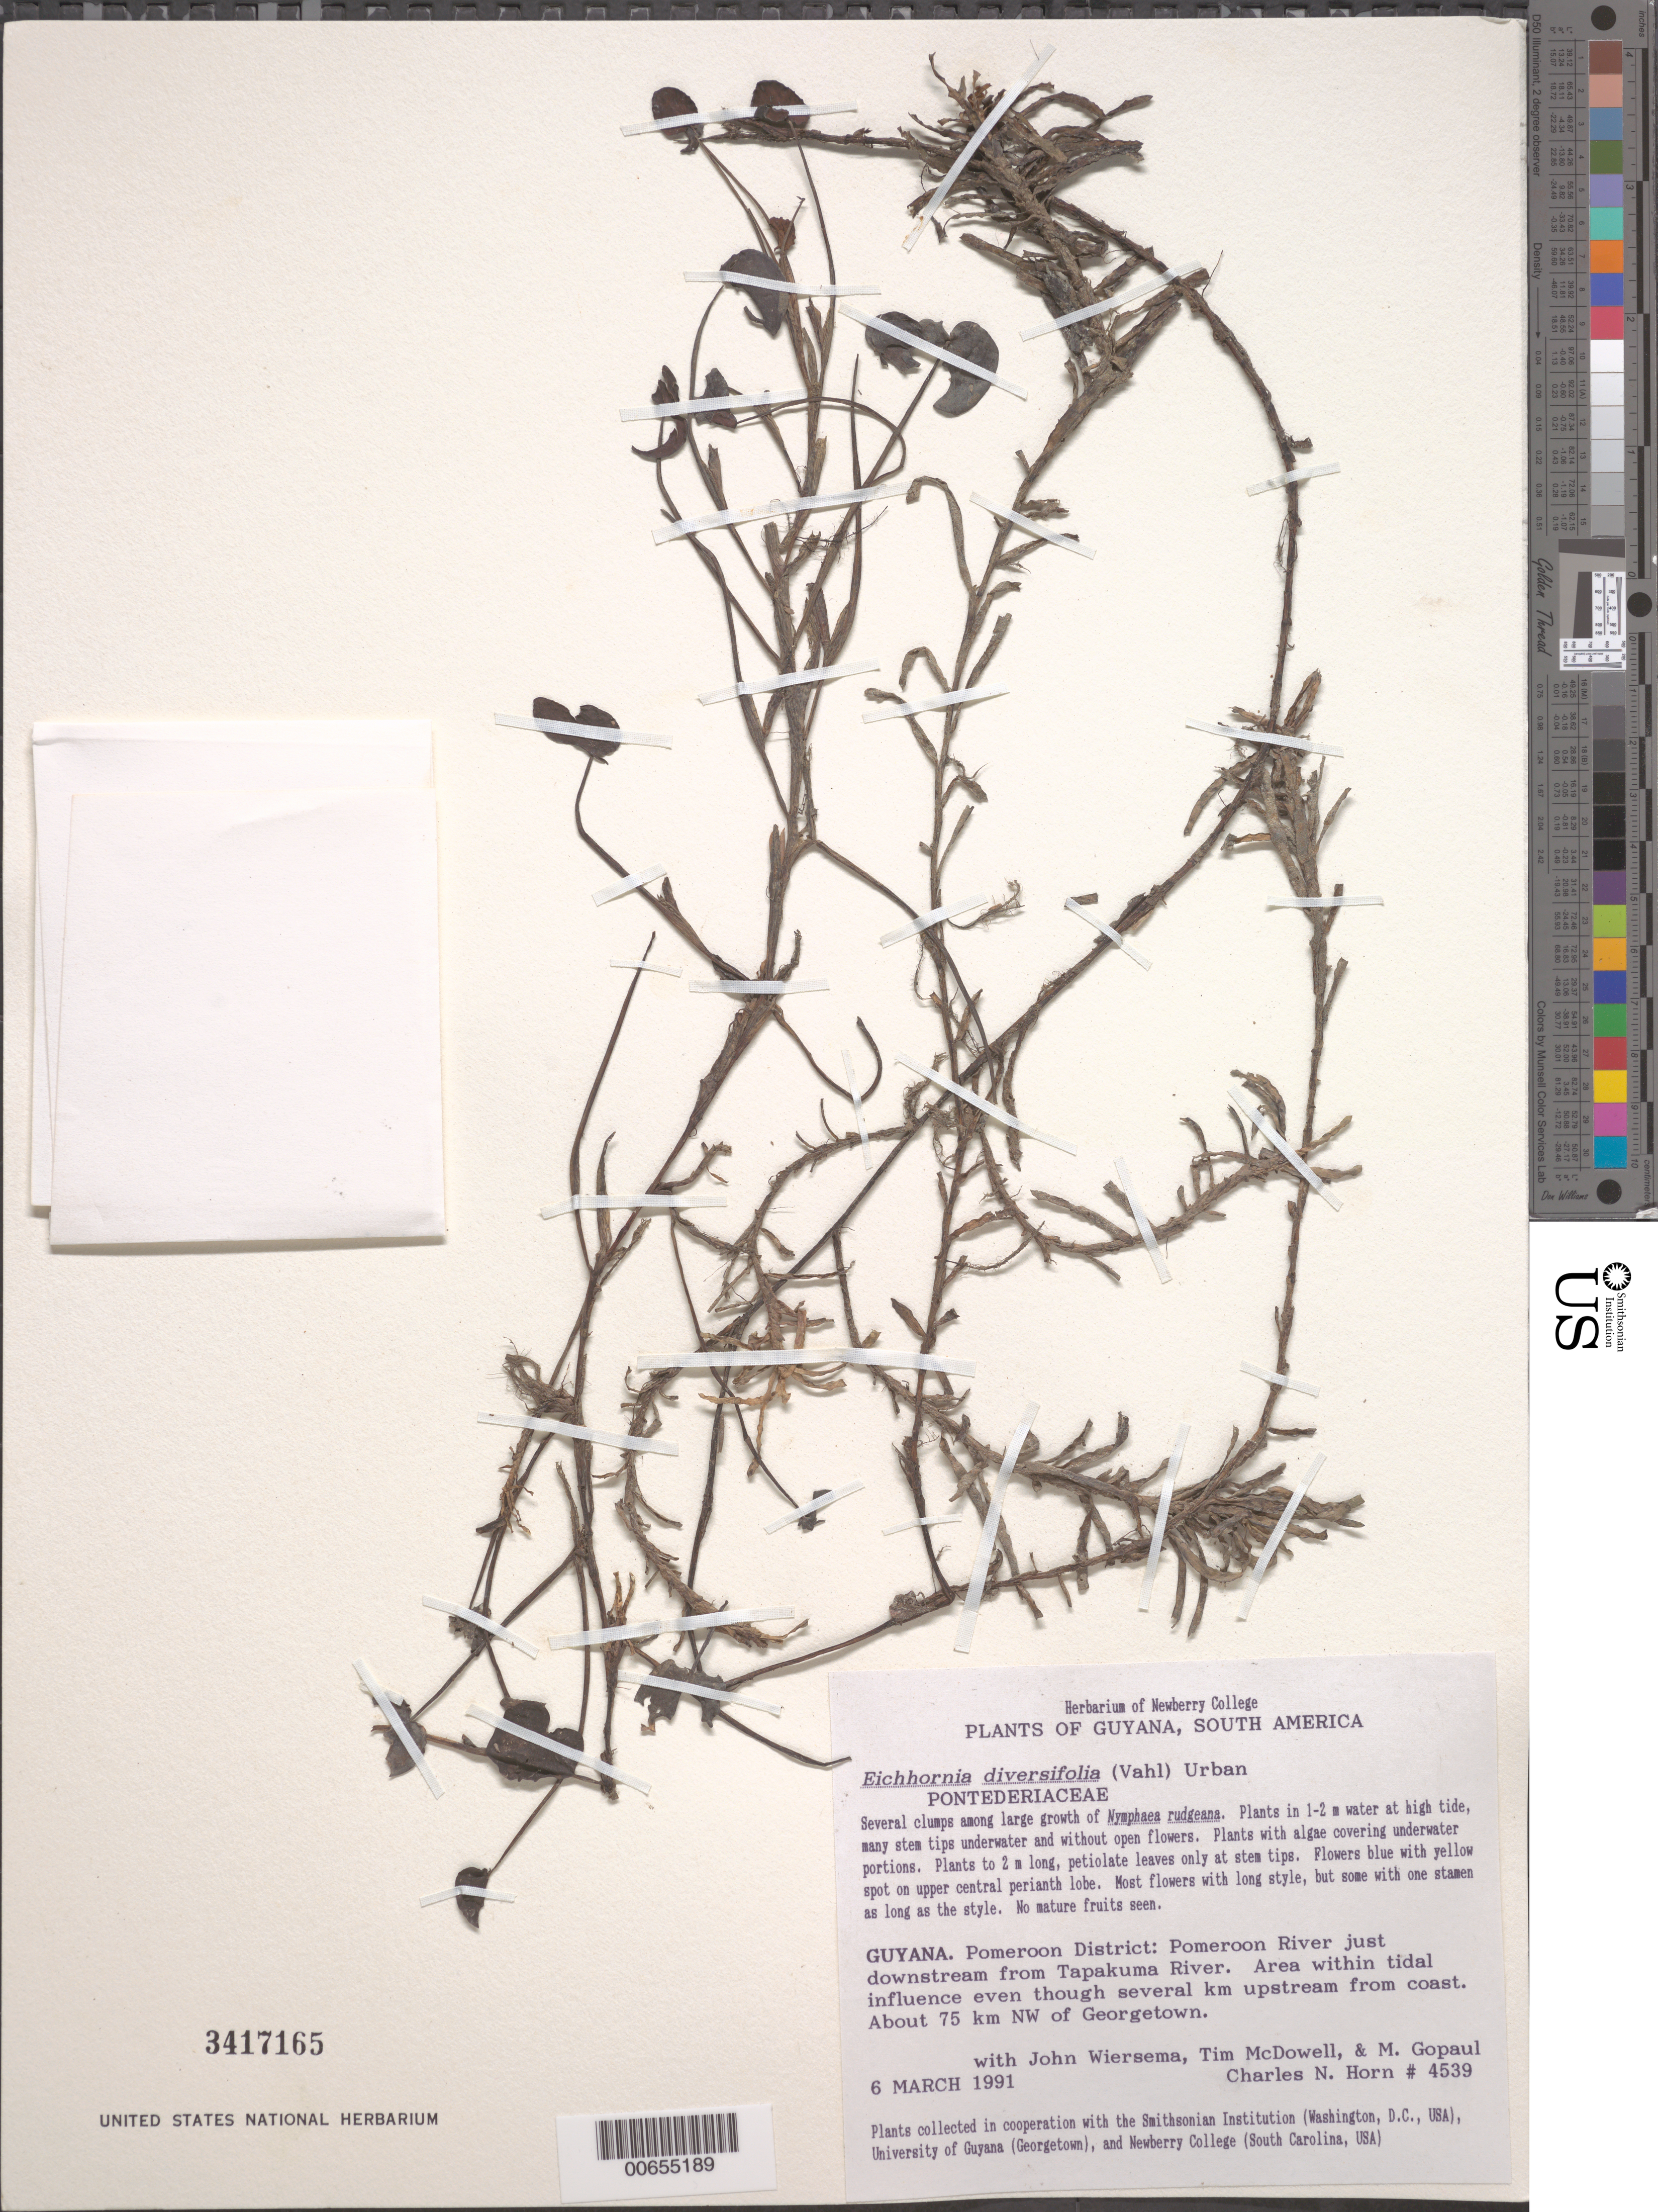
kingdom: Plantae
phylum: Tracheophyta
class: Liliopsida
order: Commelinales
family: Pontederiaceae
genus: Eichhornia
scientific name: Eichhornia diversifolia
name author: (Vahl) Urb.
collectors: C. N. Horn, J. H. Wiersema, T. McDowell & M. Gopaul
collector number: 4539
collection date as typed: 6-Mar-91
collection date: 1991-03-06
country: Guyana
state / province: Pomeroon-Supenaam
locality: Pomeroon R., downstream from Tapakuma R., 75 km NW of Georgetown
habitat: Area with tidal influence, even though several km upstream from coast. Plants in 1-2 m water at high tide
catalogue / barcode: US 3417165